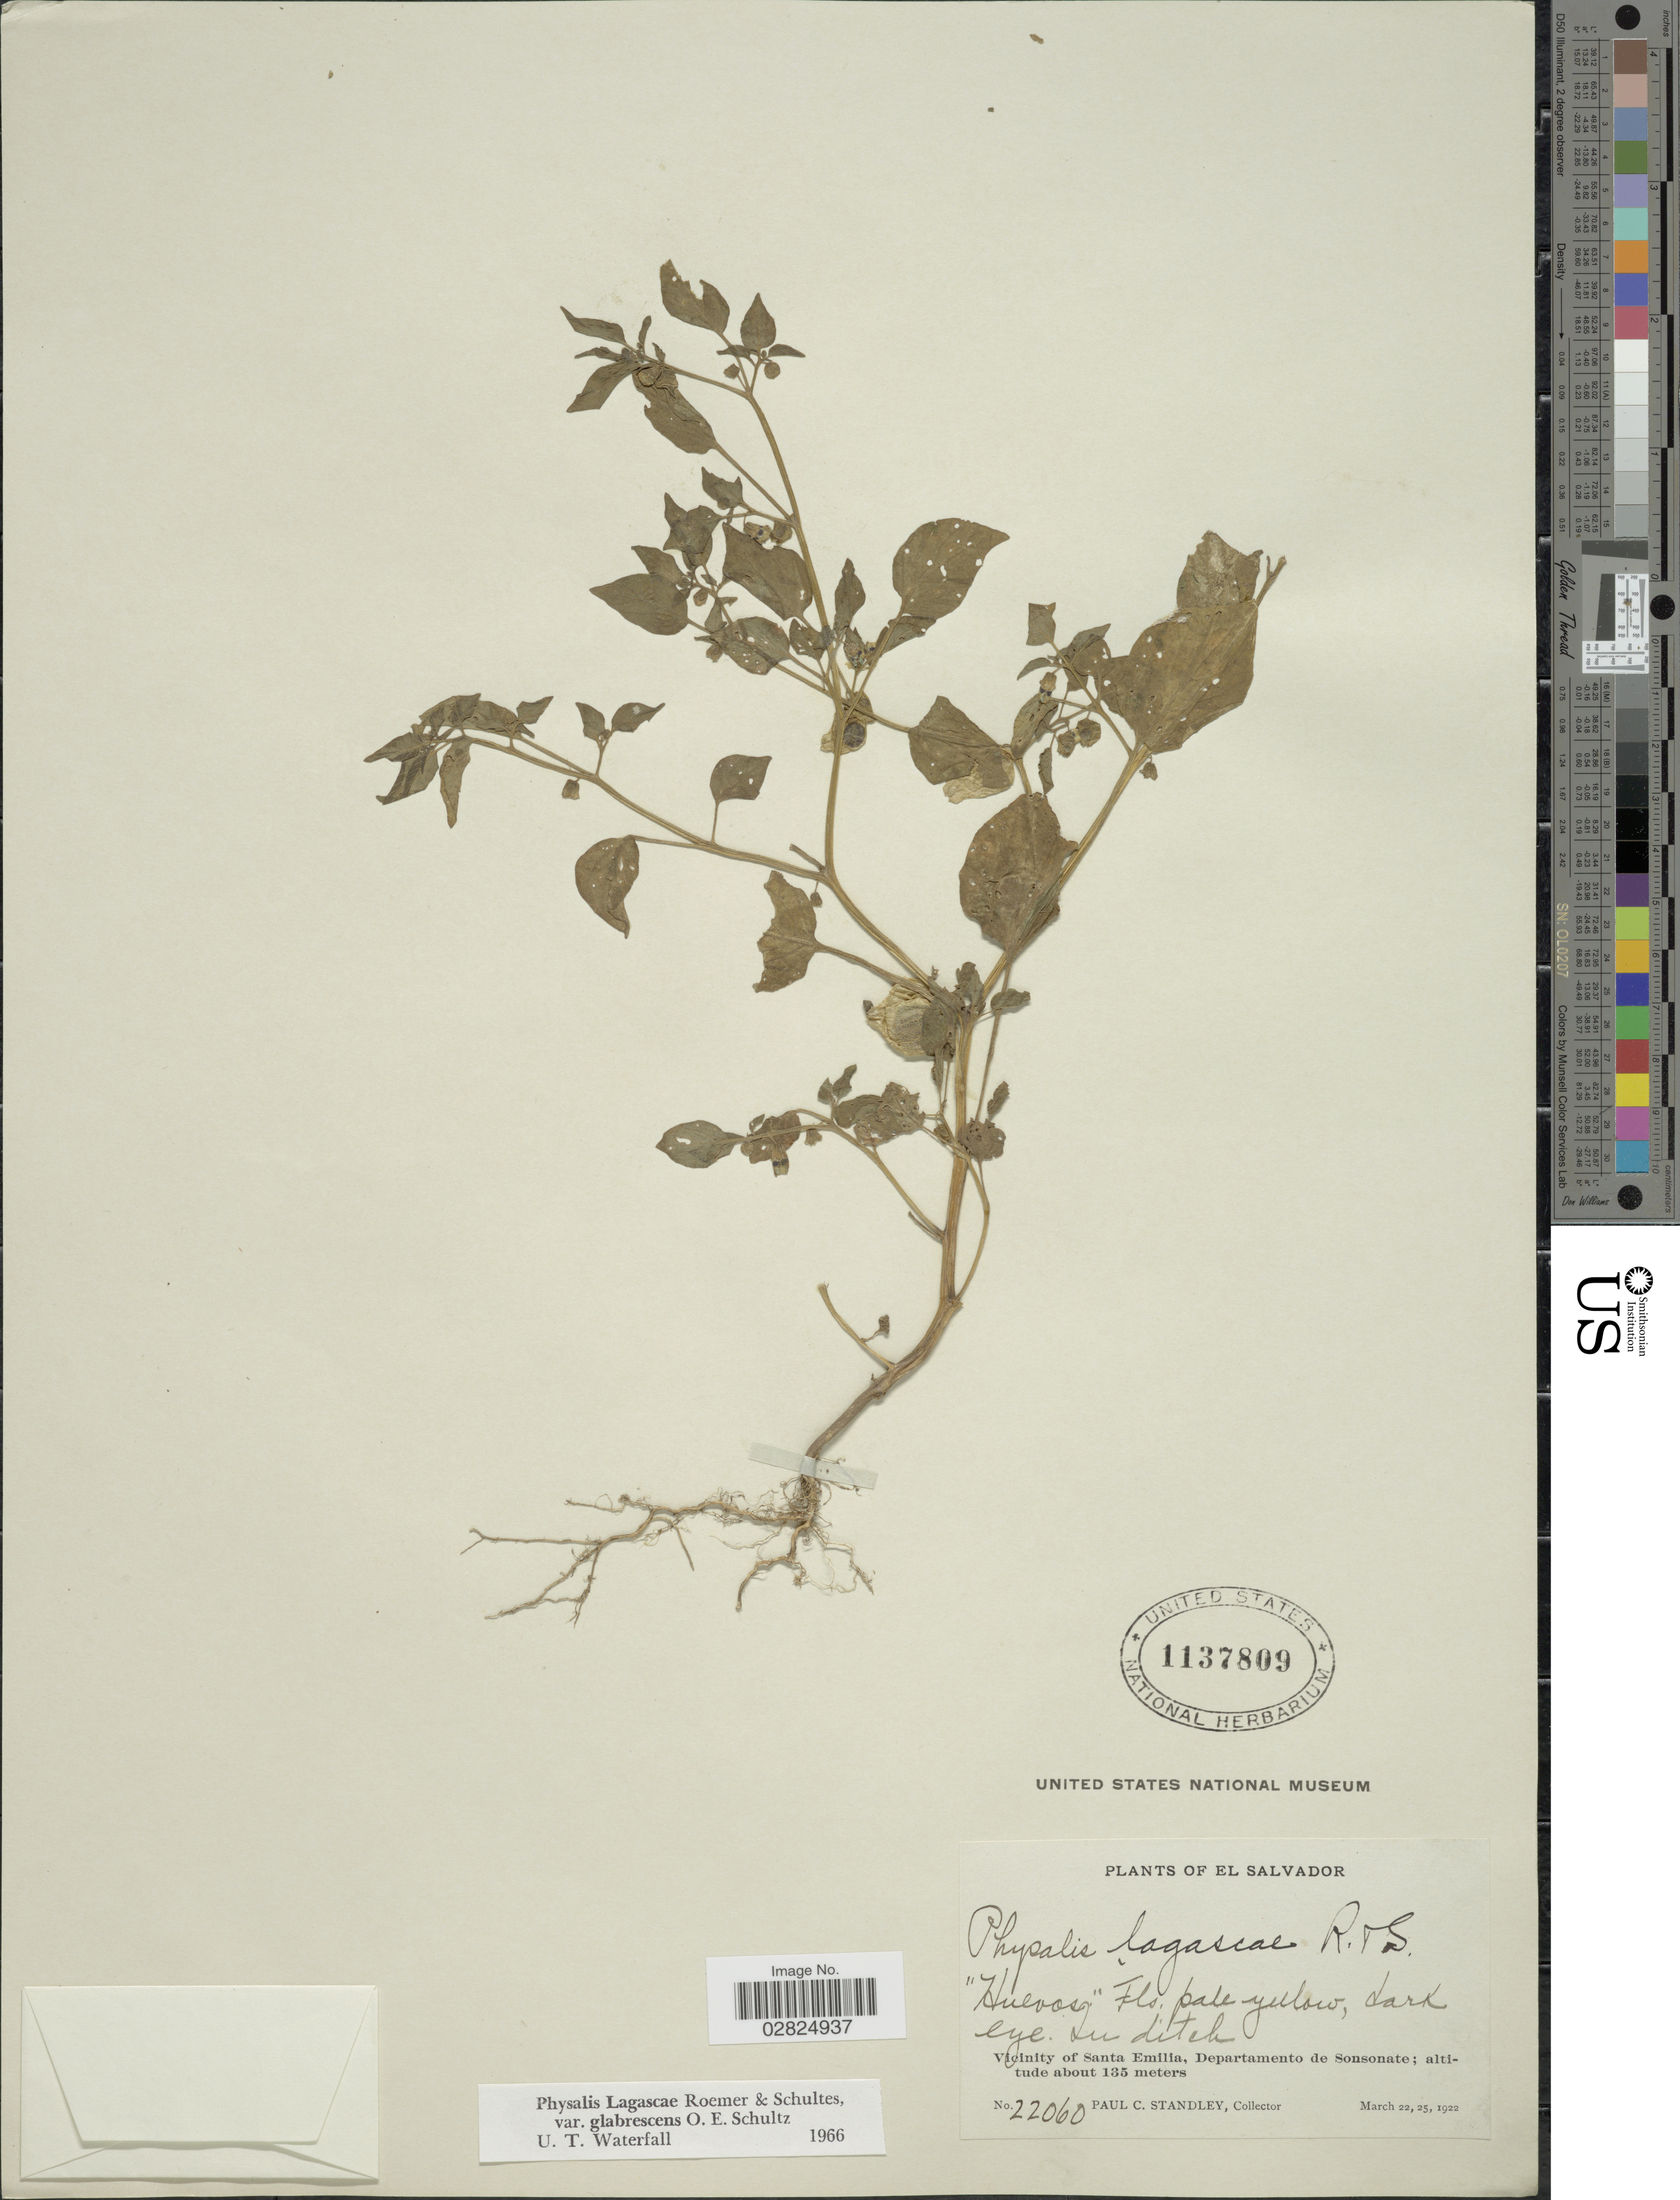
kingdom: Plantae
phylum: Tracheophyta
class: Magnoliopsida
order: Solanales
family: Solanaceae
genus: Physalis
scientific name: Physalis lagascae var. glabrescens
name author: O.E. Schulz in Urb.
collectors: P. C. Standley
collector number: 22060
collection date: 1922-03-22/1922-03-25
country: El Salvador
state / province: Sonsonate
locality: In ditch. Vicinity of Santa Emilia, Departamento de Sonsonate.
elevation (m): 135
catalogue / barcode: US 1137809